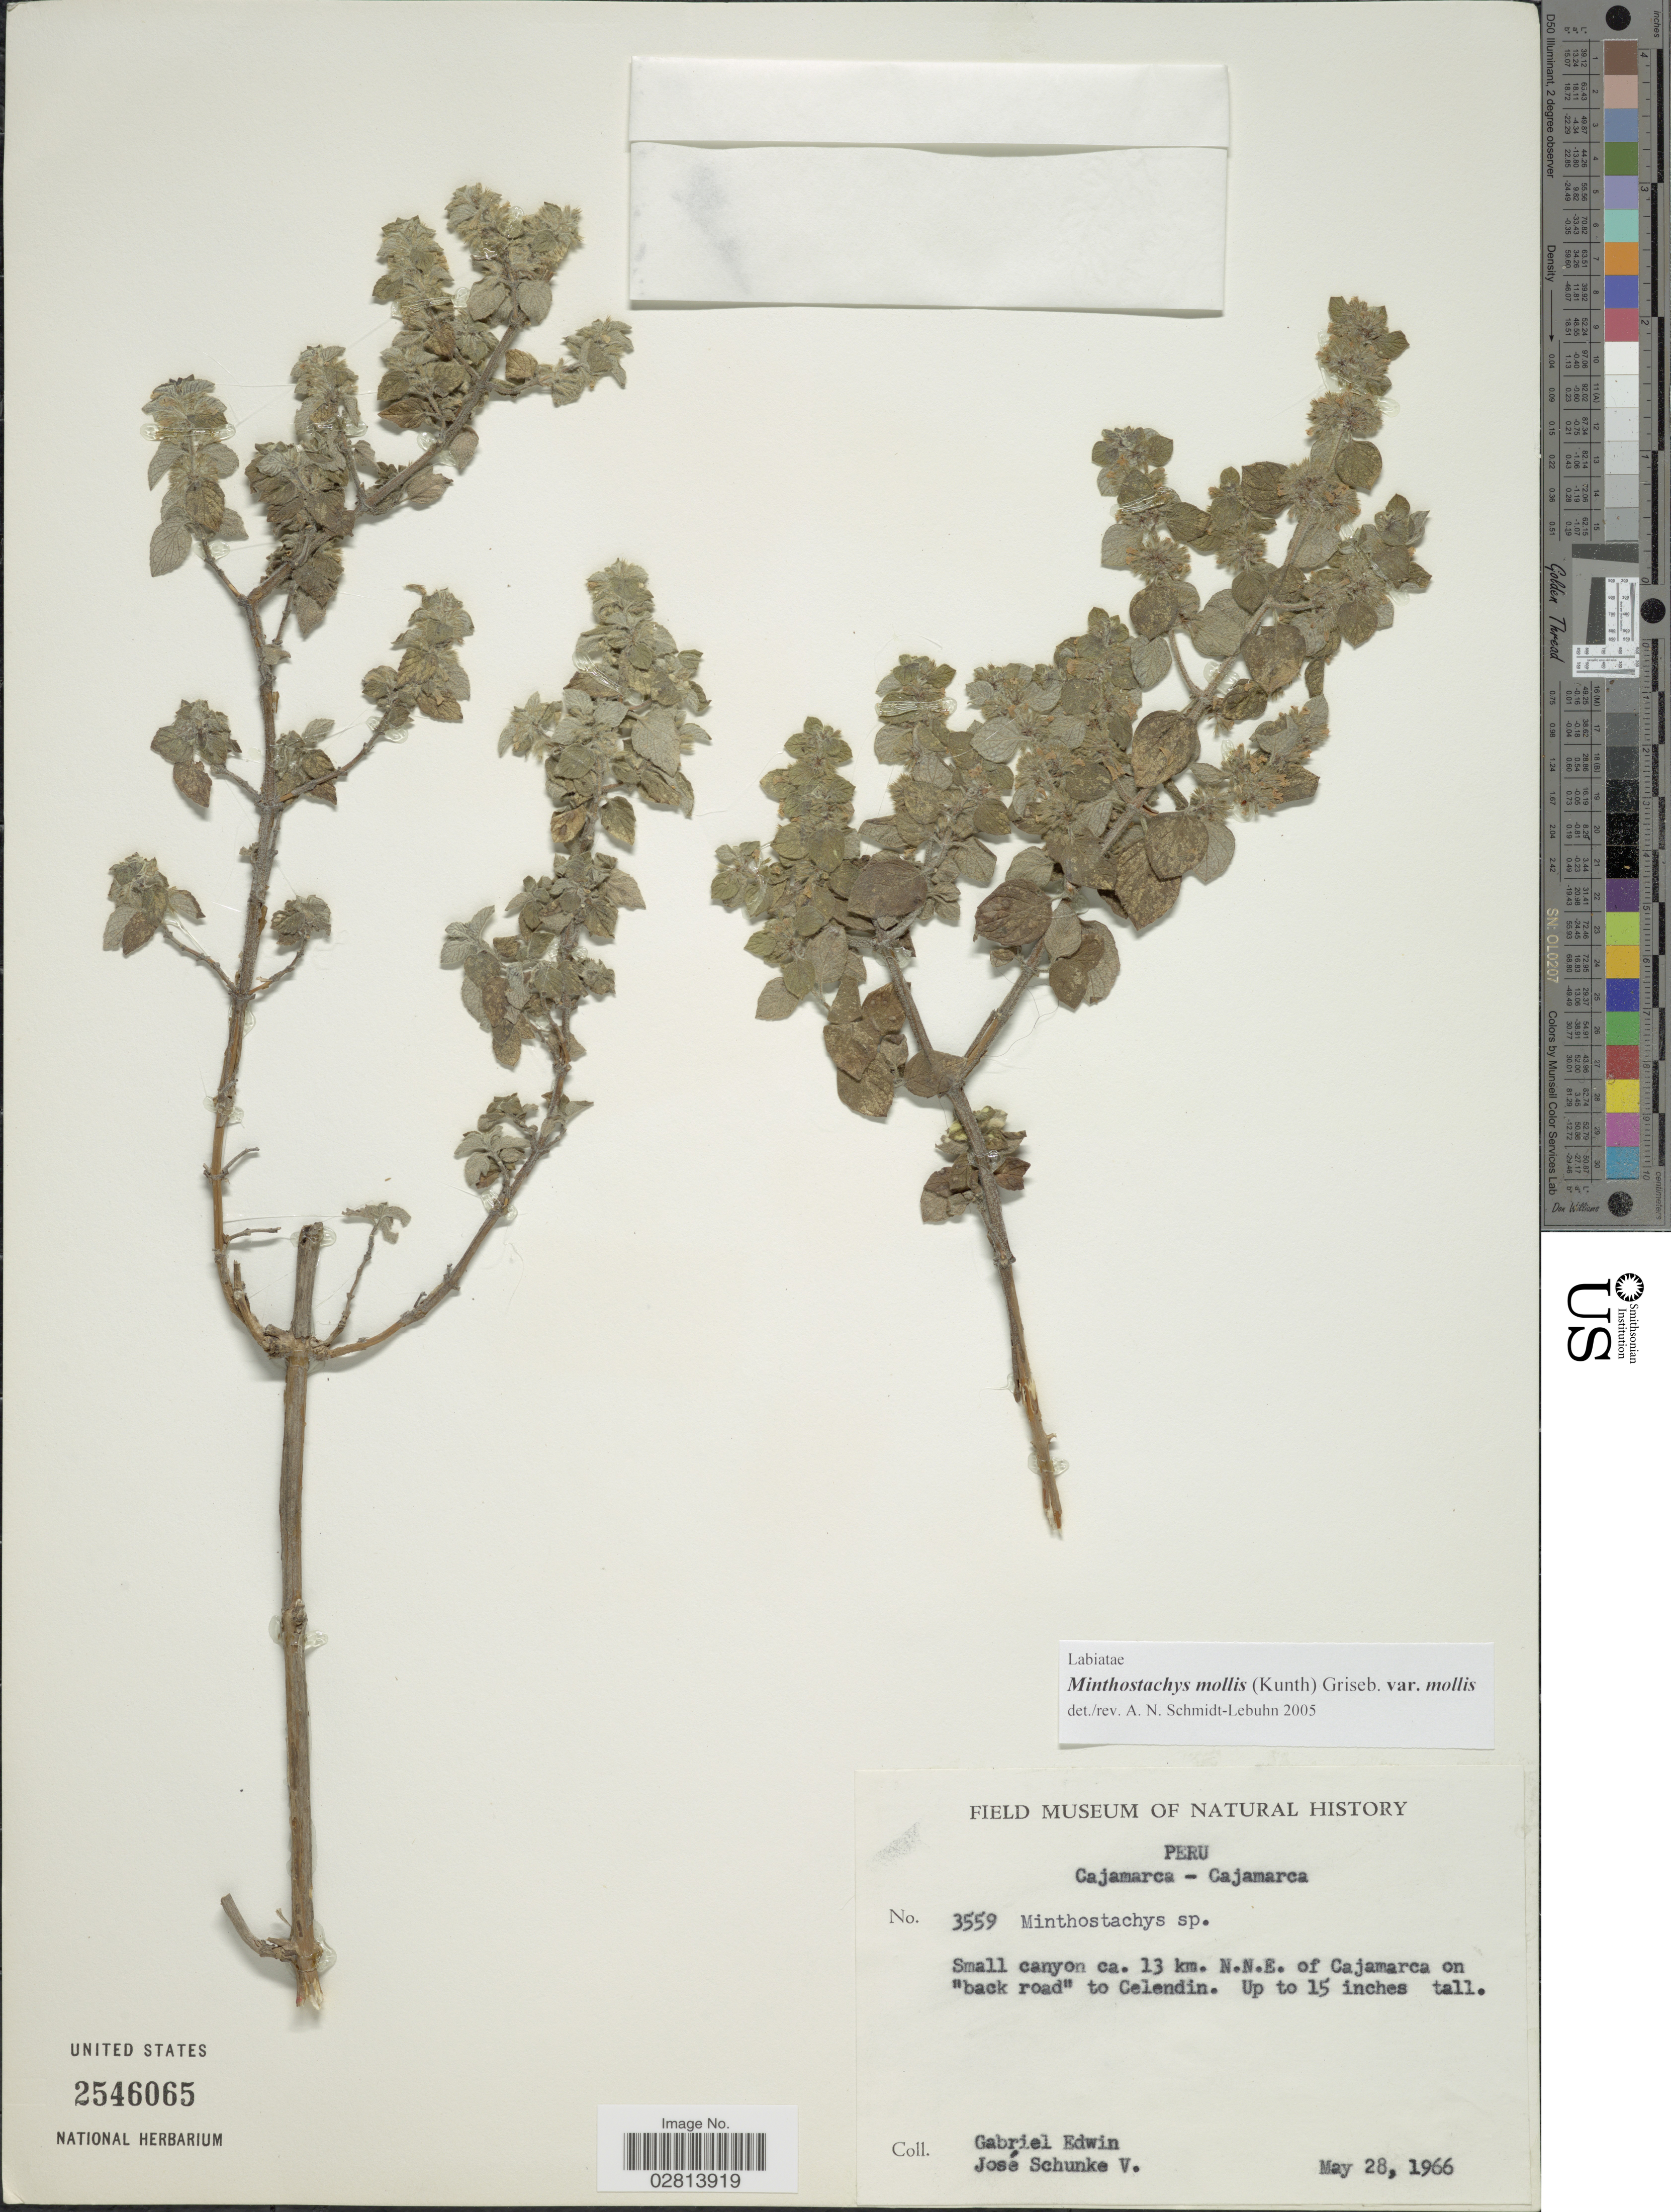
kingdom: Plantae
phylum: Tracheophyta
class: Magnoliopsida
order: Lamiales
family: Lamiaceae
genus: Minthostachys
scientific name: Minthostachys mollis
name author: (Kunth) Griseb.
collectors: G. Edwin & J. Schunke Vigo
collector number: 3559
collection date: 1966-05-28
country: Peru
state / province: Cajamarca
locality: Cajamarca - Cajamarca, Small canyon ca. 13 km. N.N.E. of Cajamarca on "back road" to Celendin.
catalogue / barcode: US 2546065